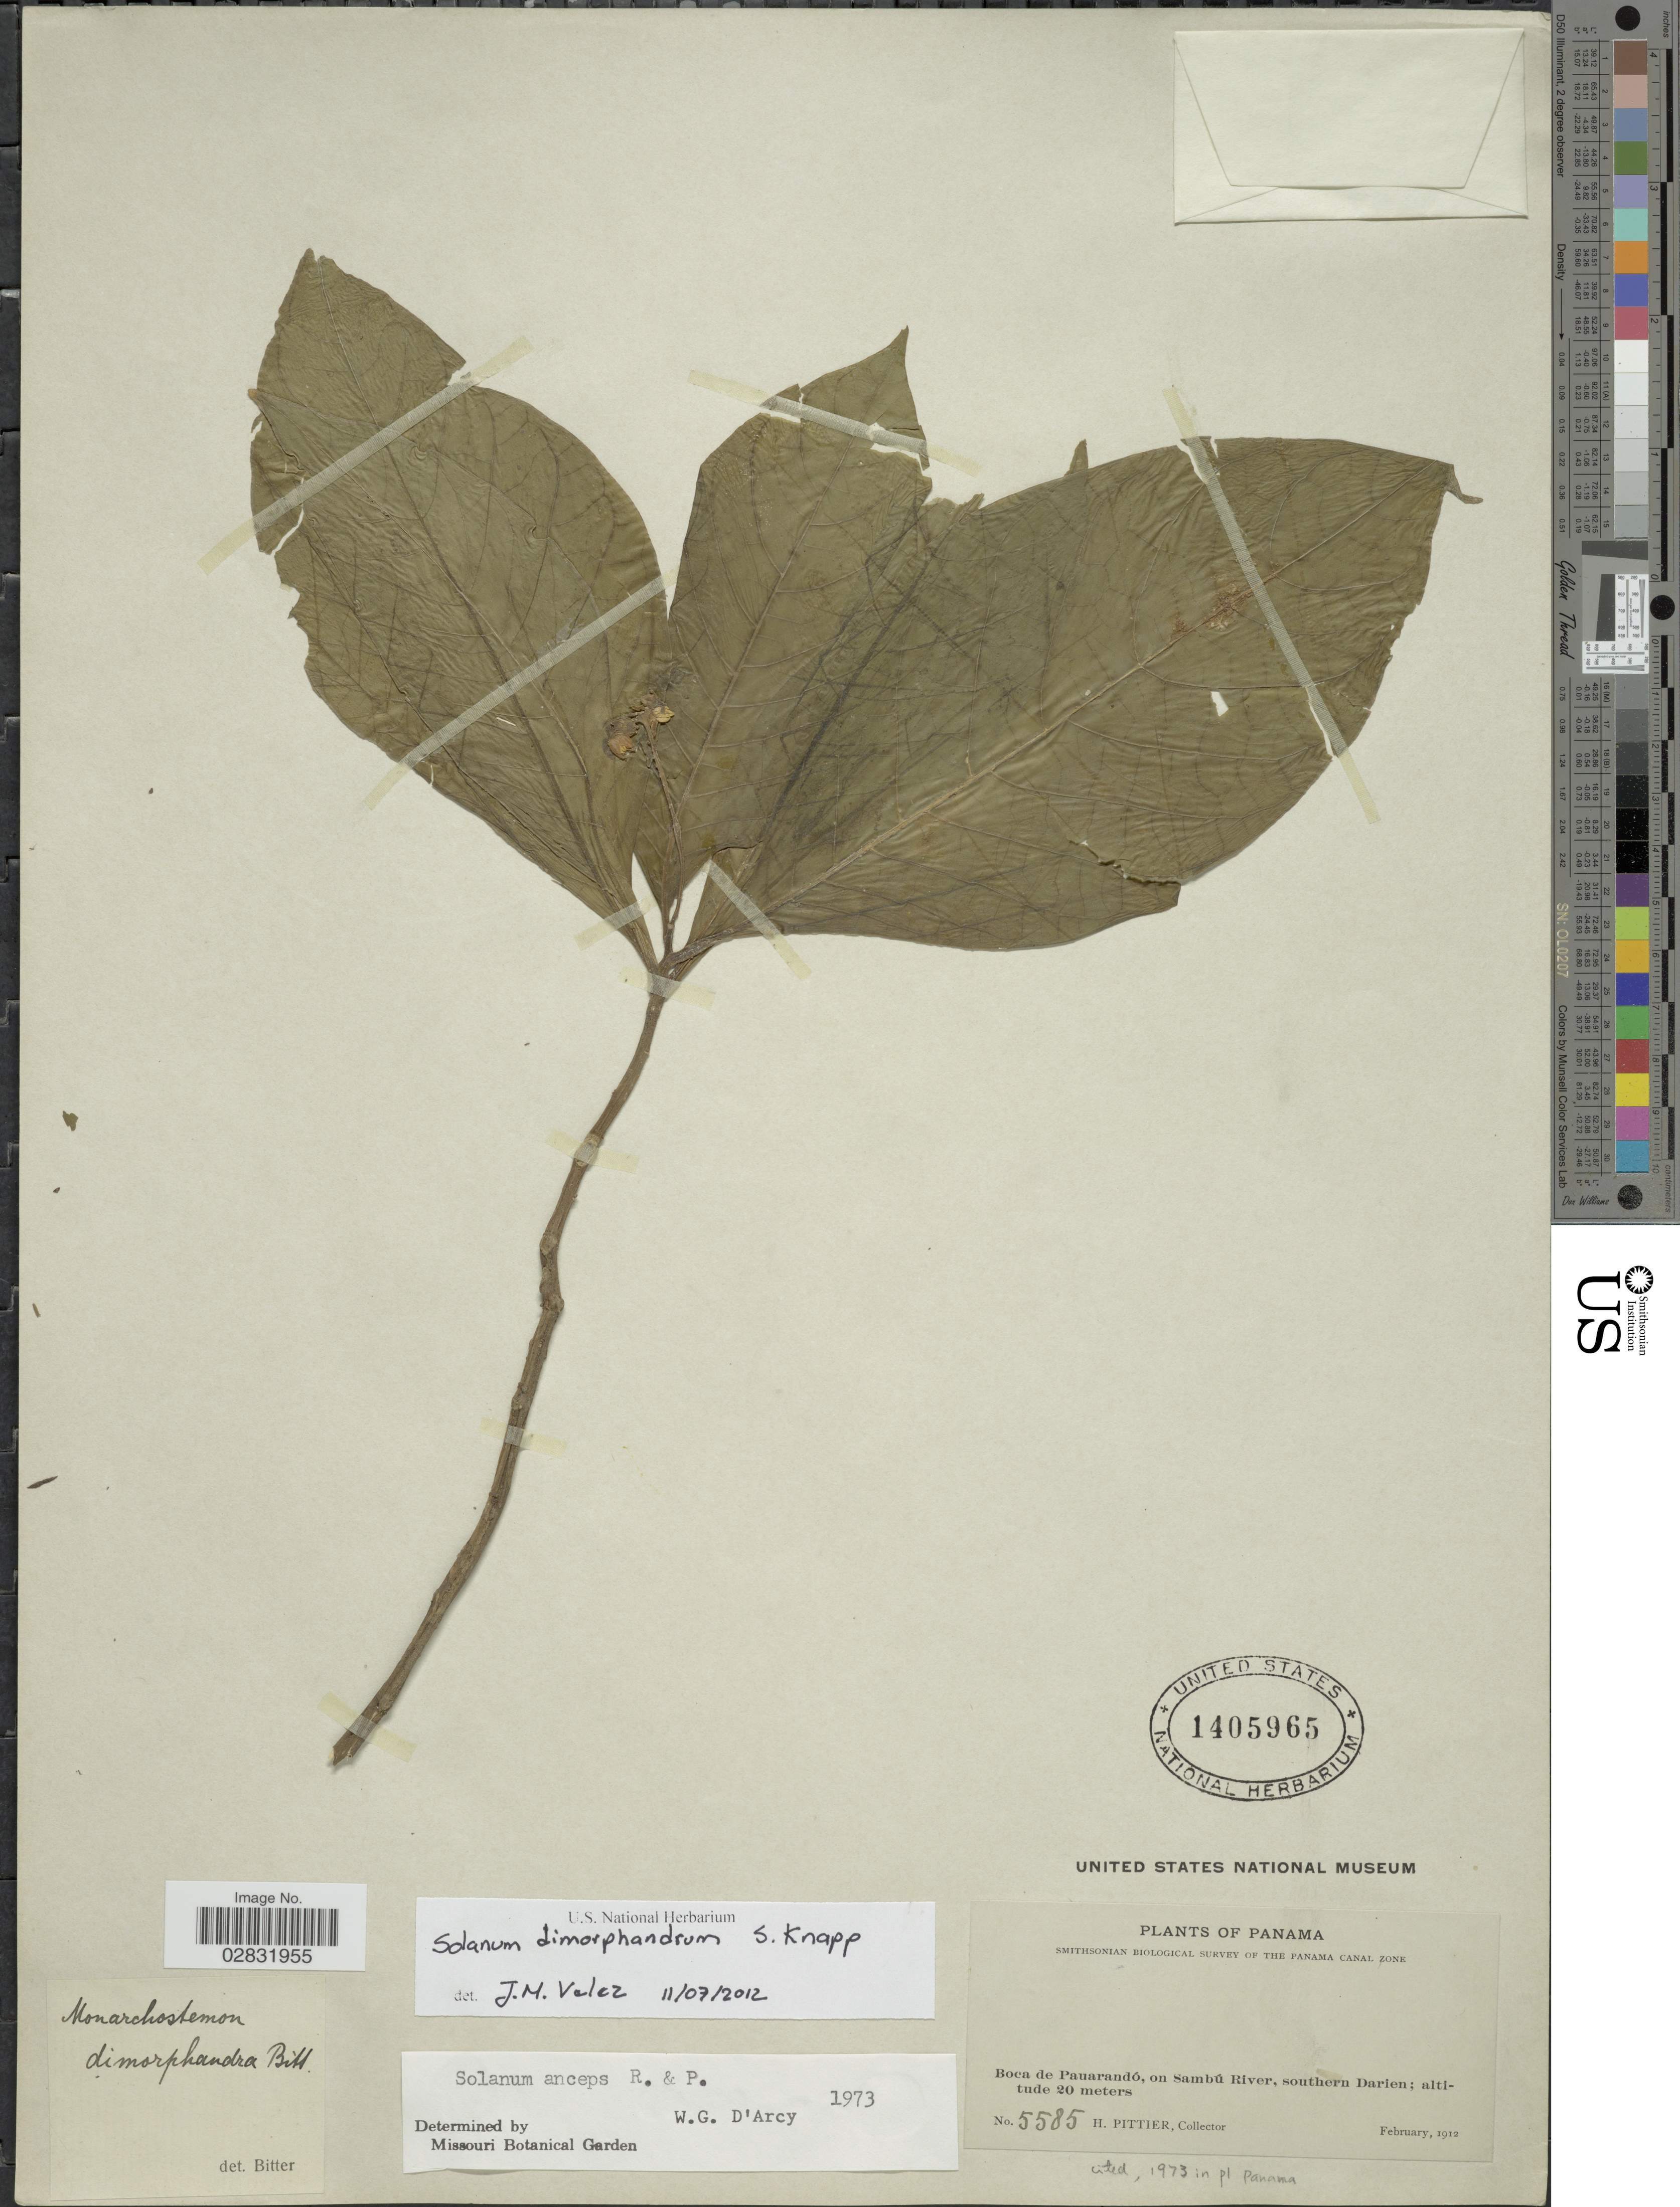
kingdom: Plantae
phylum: Tracheophyta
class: Magnoliopsida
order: Solanales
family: Solanaceae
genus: Solanum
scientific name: Solanum dimorphandrum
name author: S. Knapp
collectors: H. F. Pittier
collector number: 5585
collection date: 1912-02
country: Panama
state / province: Darién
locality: Boca de Pauarandó, on Sambú River, southern Darien.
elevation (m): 20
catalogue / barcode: US 1405965